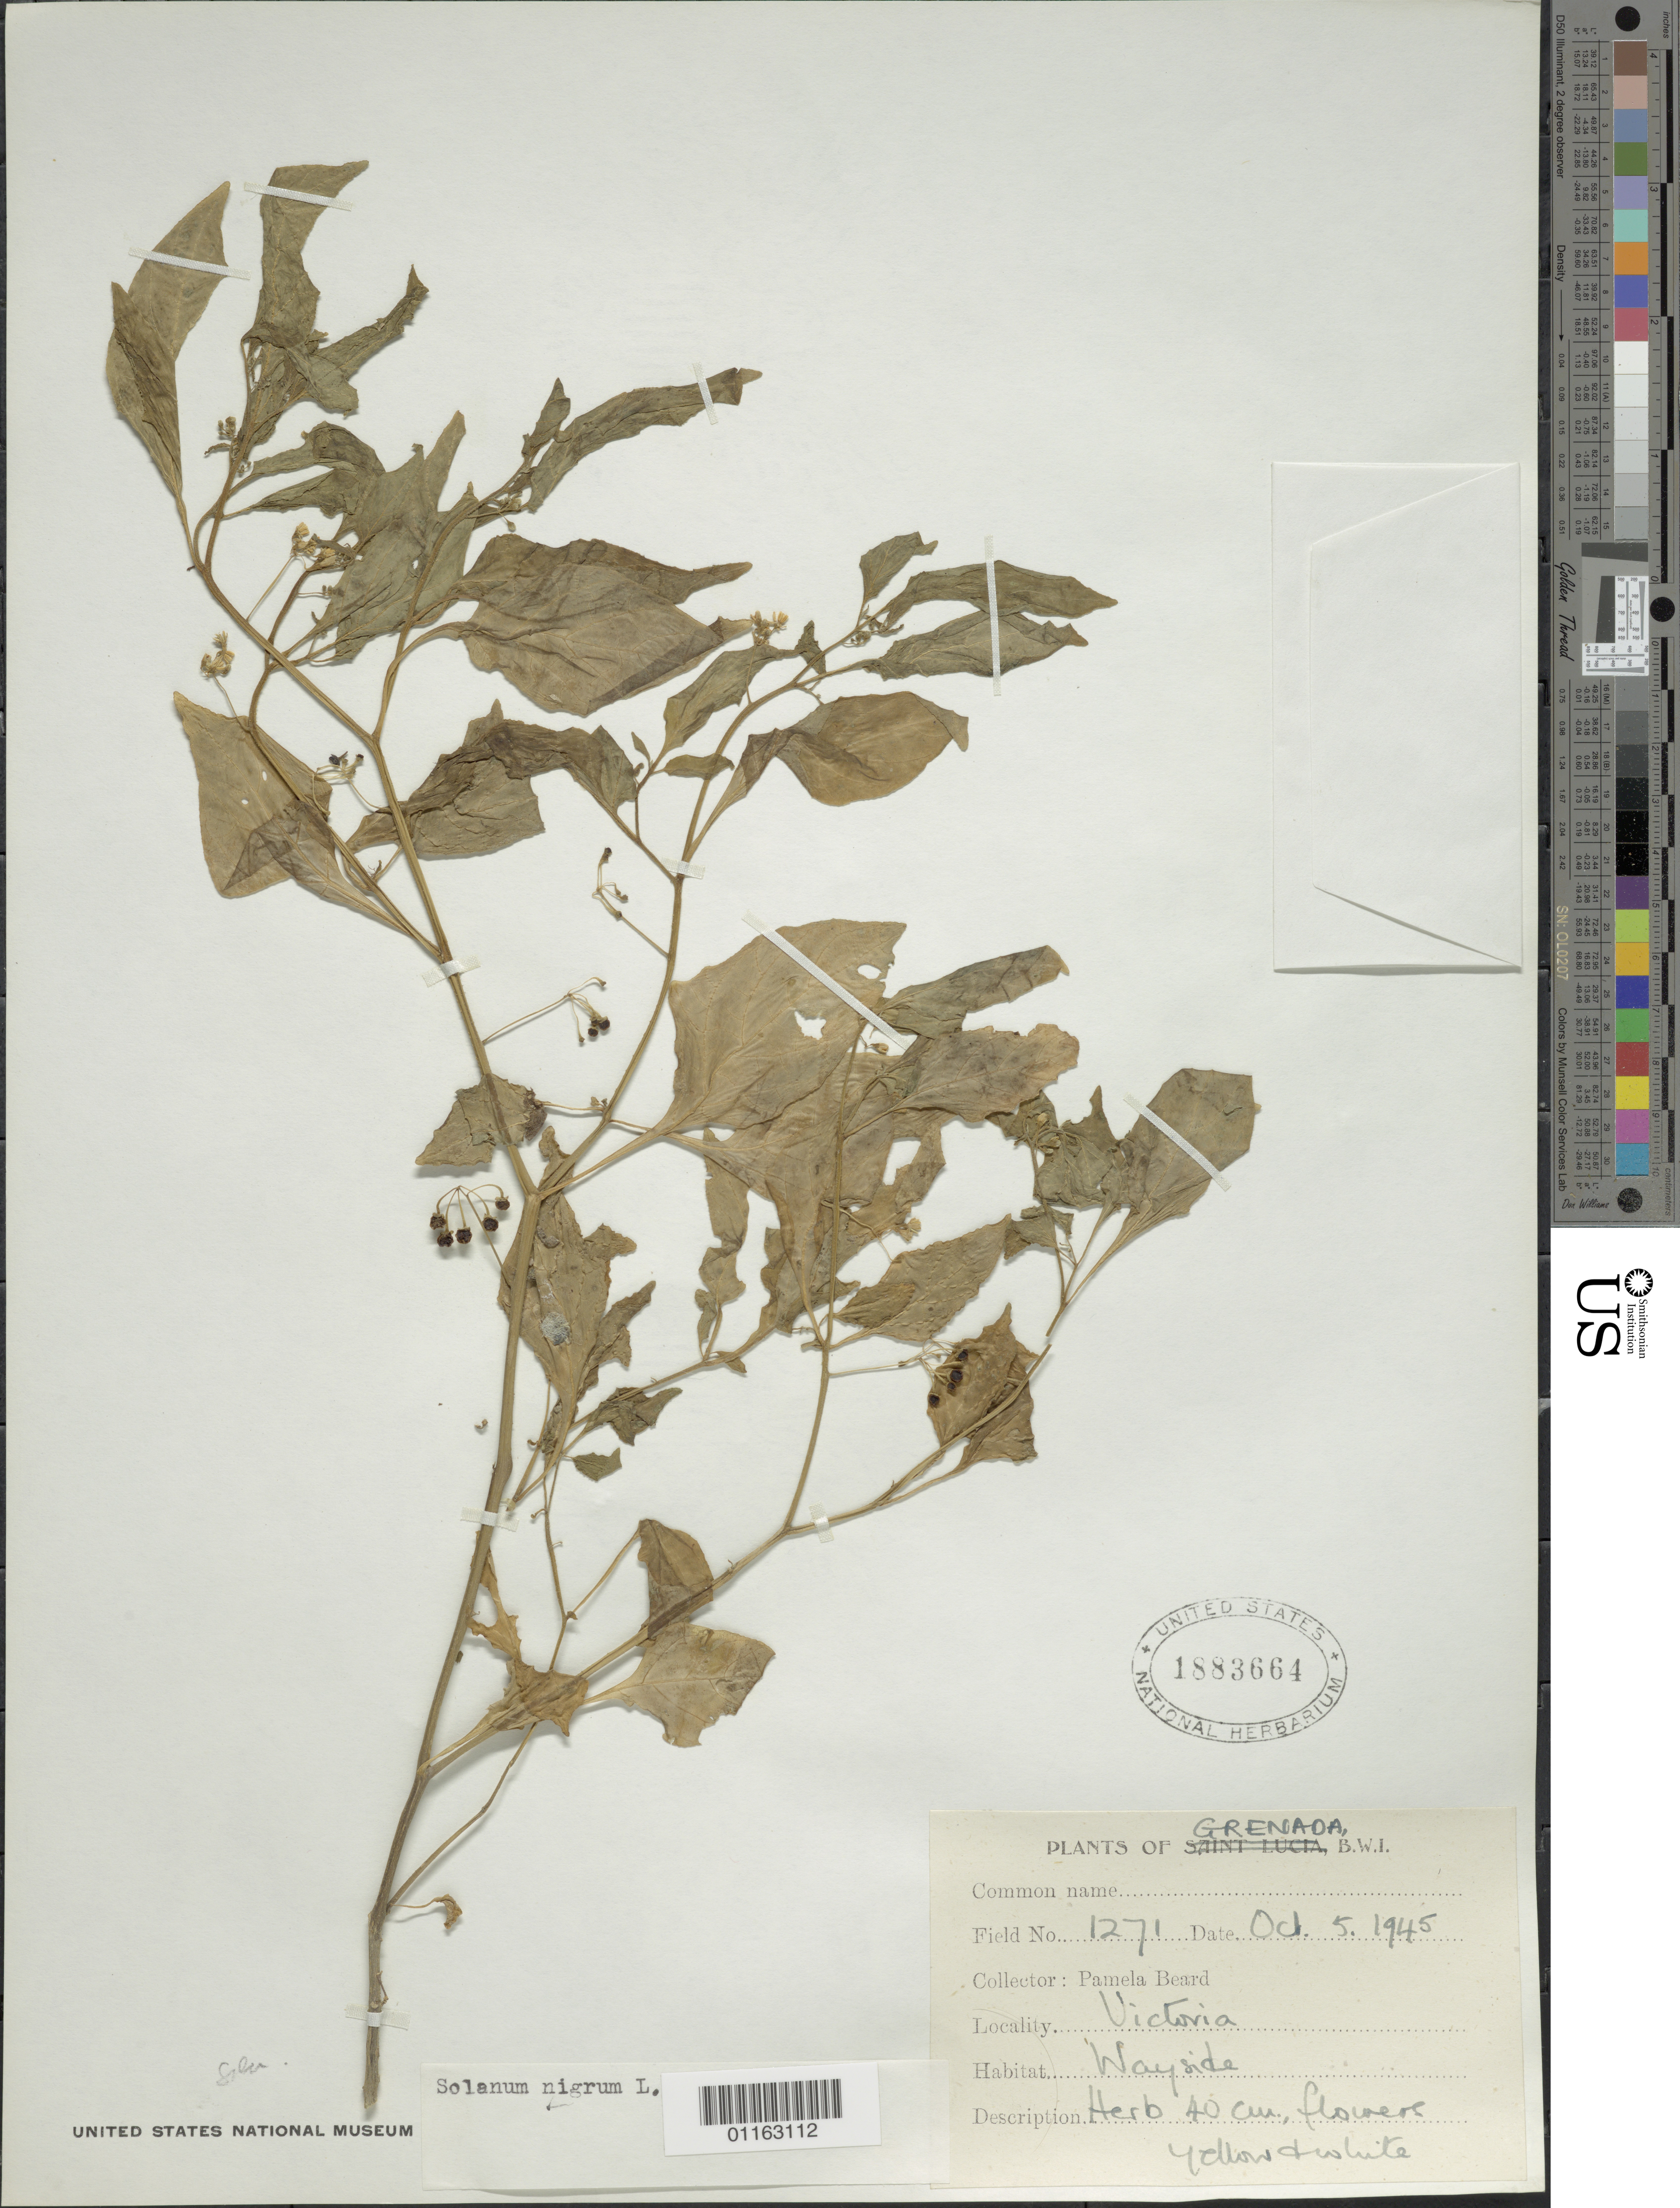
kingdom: Plantae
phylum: Tracheophyta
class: Magnoliopsida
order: Solanales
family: Solanaceae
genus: Solanum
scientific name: Solanum nigrum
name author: L.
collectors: P. Beard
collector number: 1271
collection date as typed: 05 Oct 1945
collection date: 1945-10-05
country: Grenada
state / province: Saint Mark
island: Grenada I.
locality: Victoria; Wayside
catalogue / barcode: US 1883664